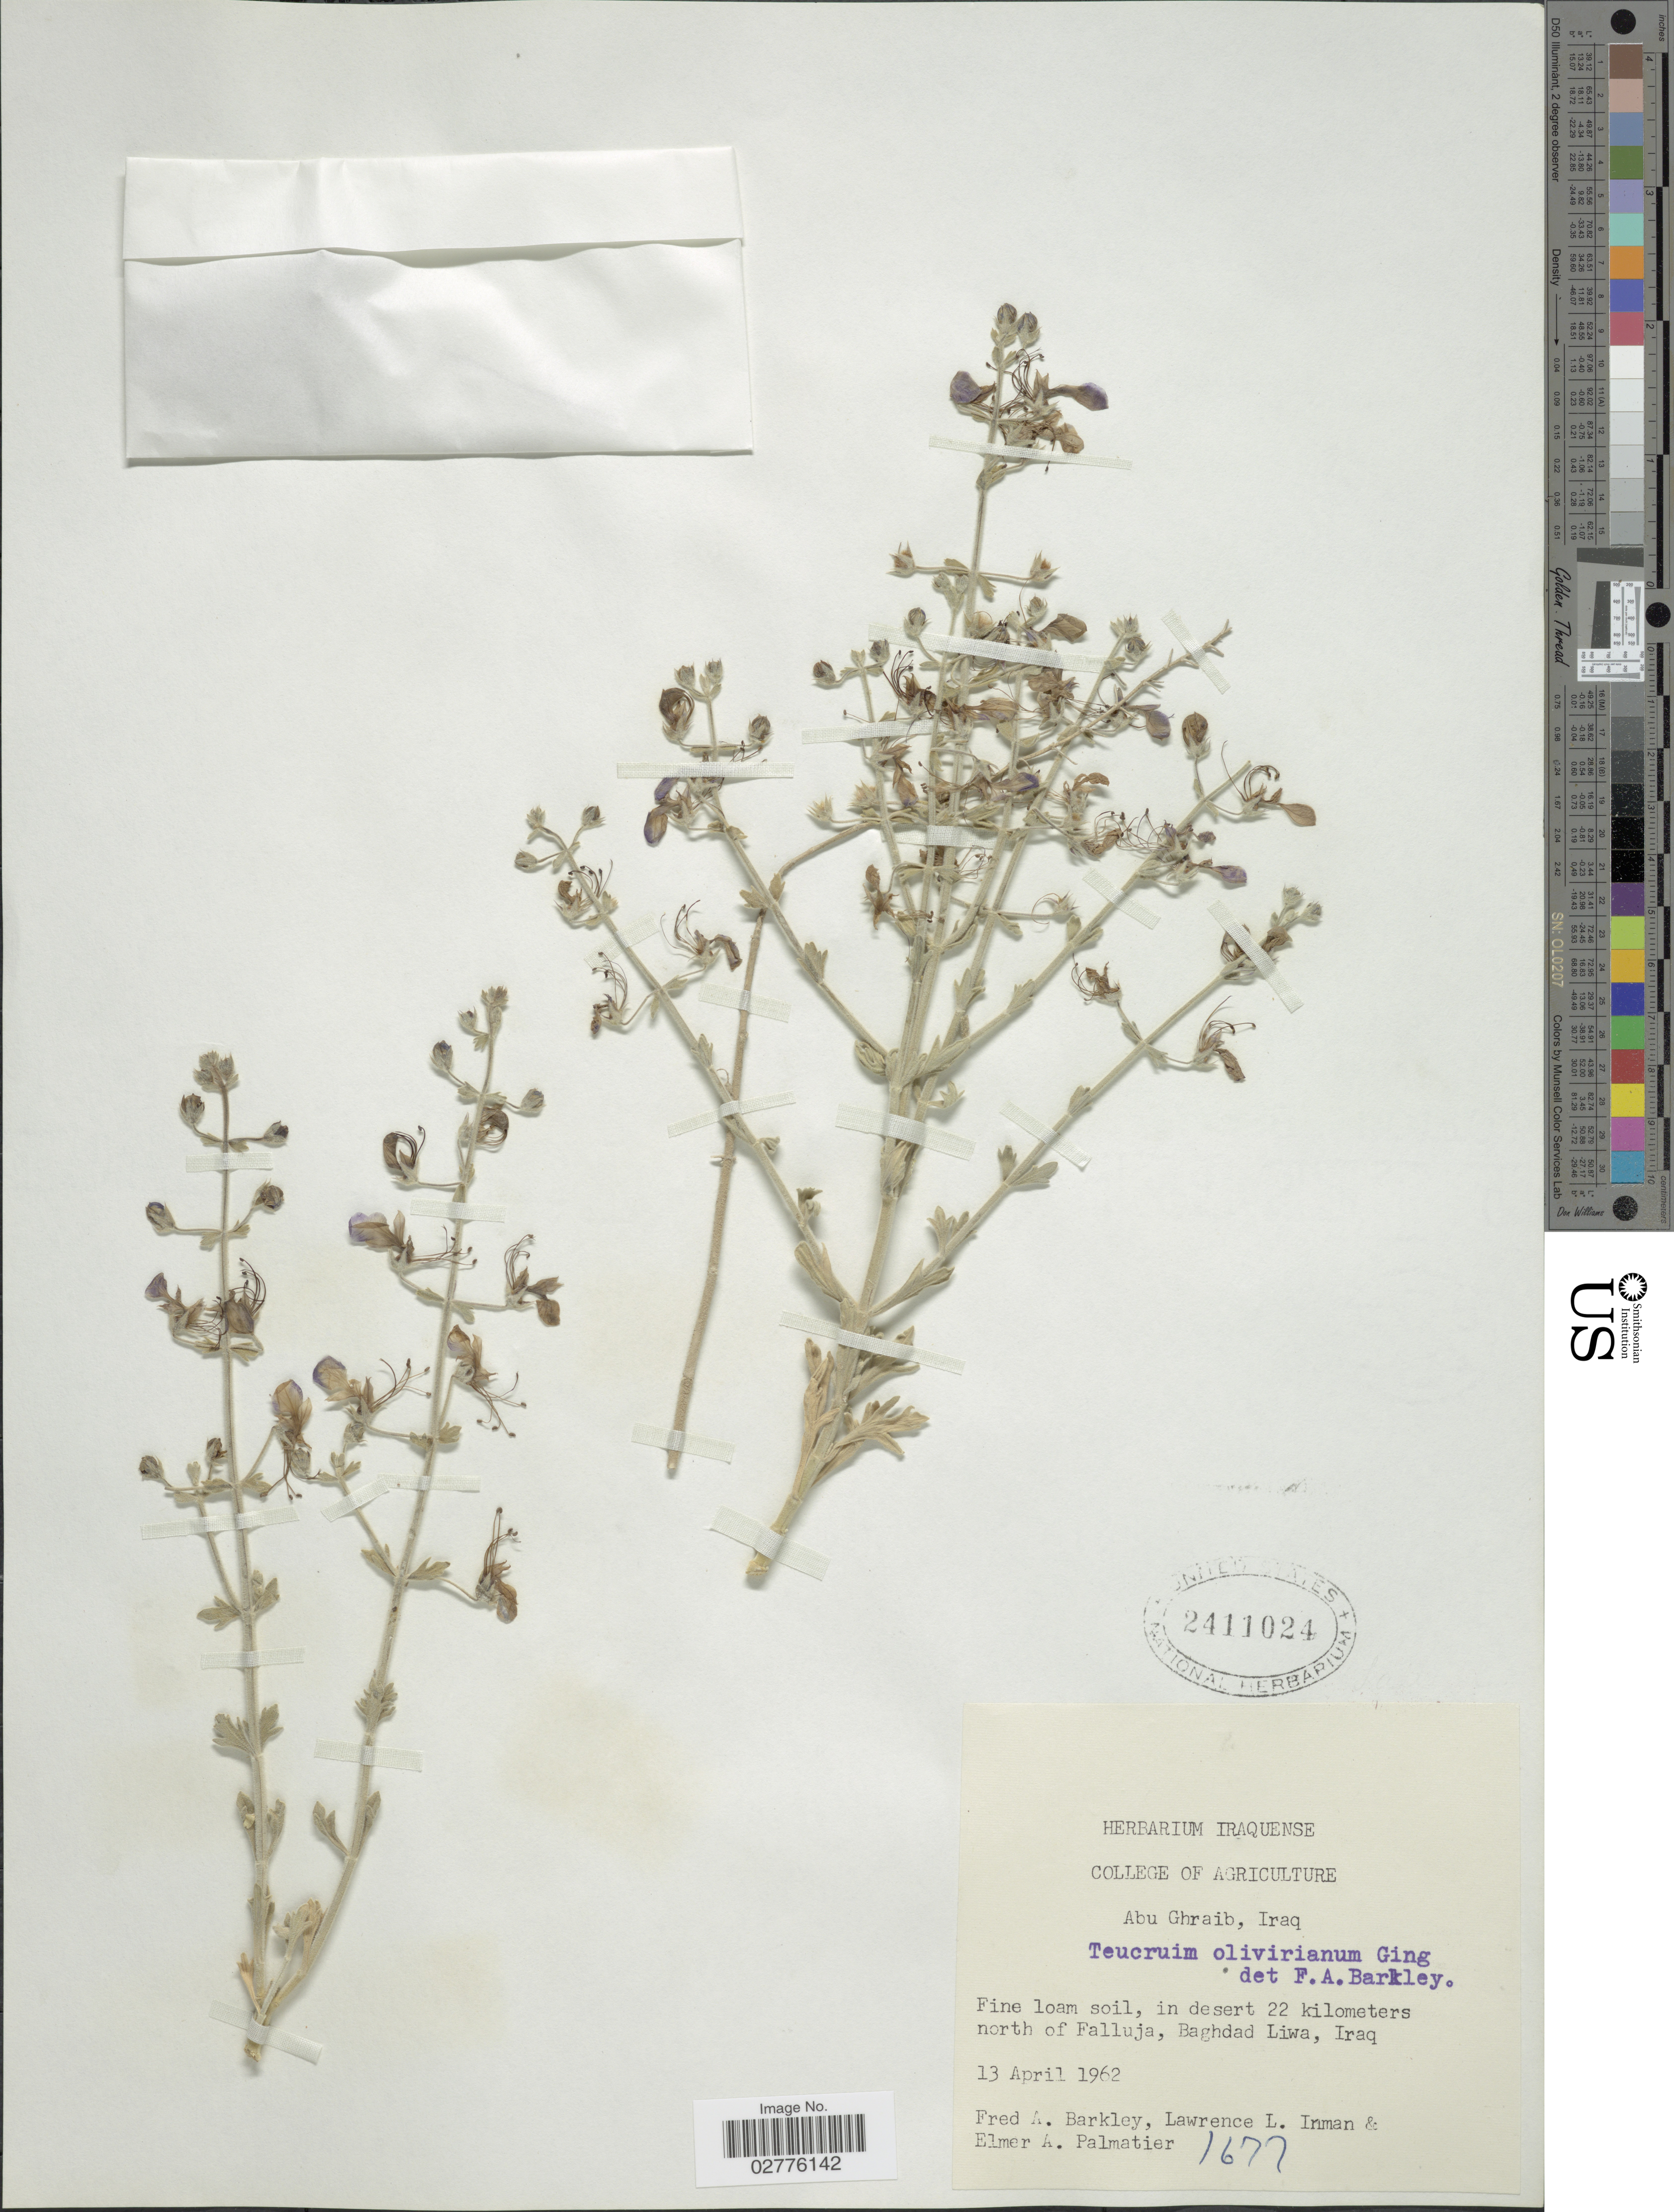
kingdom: Plantae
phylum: Tracheophyta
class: Magnoliopsida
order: Lamiales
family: Lamiaceae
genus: Teucrium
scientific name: Teucrium oliverianum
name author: Ging. ex Benth.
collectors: F. A. Barkley, L. Inman & E. Palmatier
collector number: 1677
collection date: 1962-04-13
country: Iraq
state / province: Baghdad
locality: In desert 22 kilometers north of Falluja, Baghdad Liwa.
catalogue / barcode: US 2411024